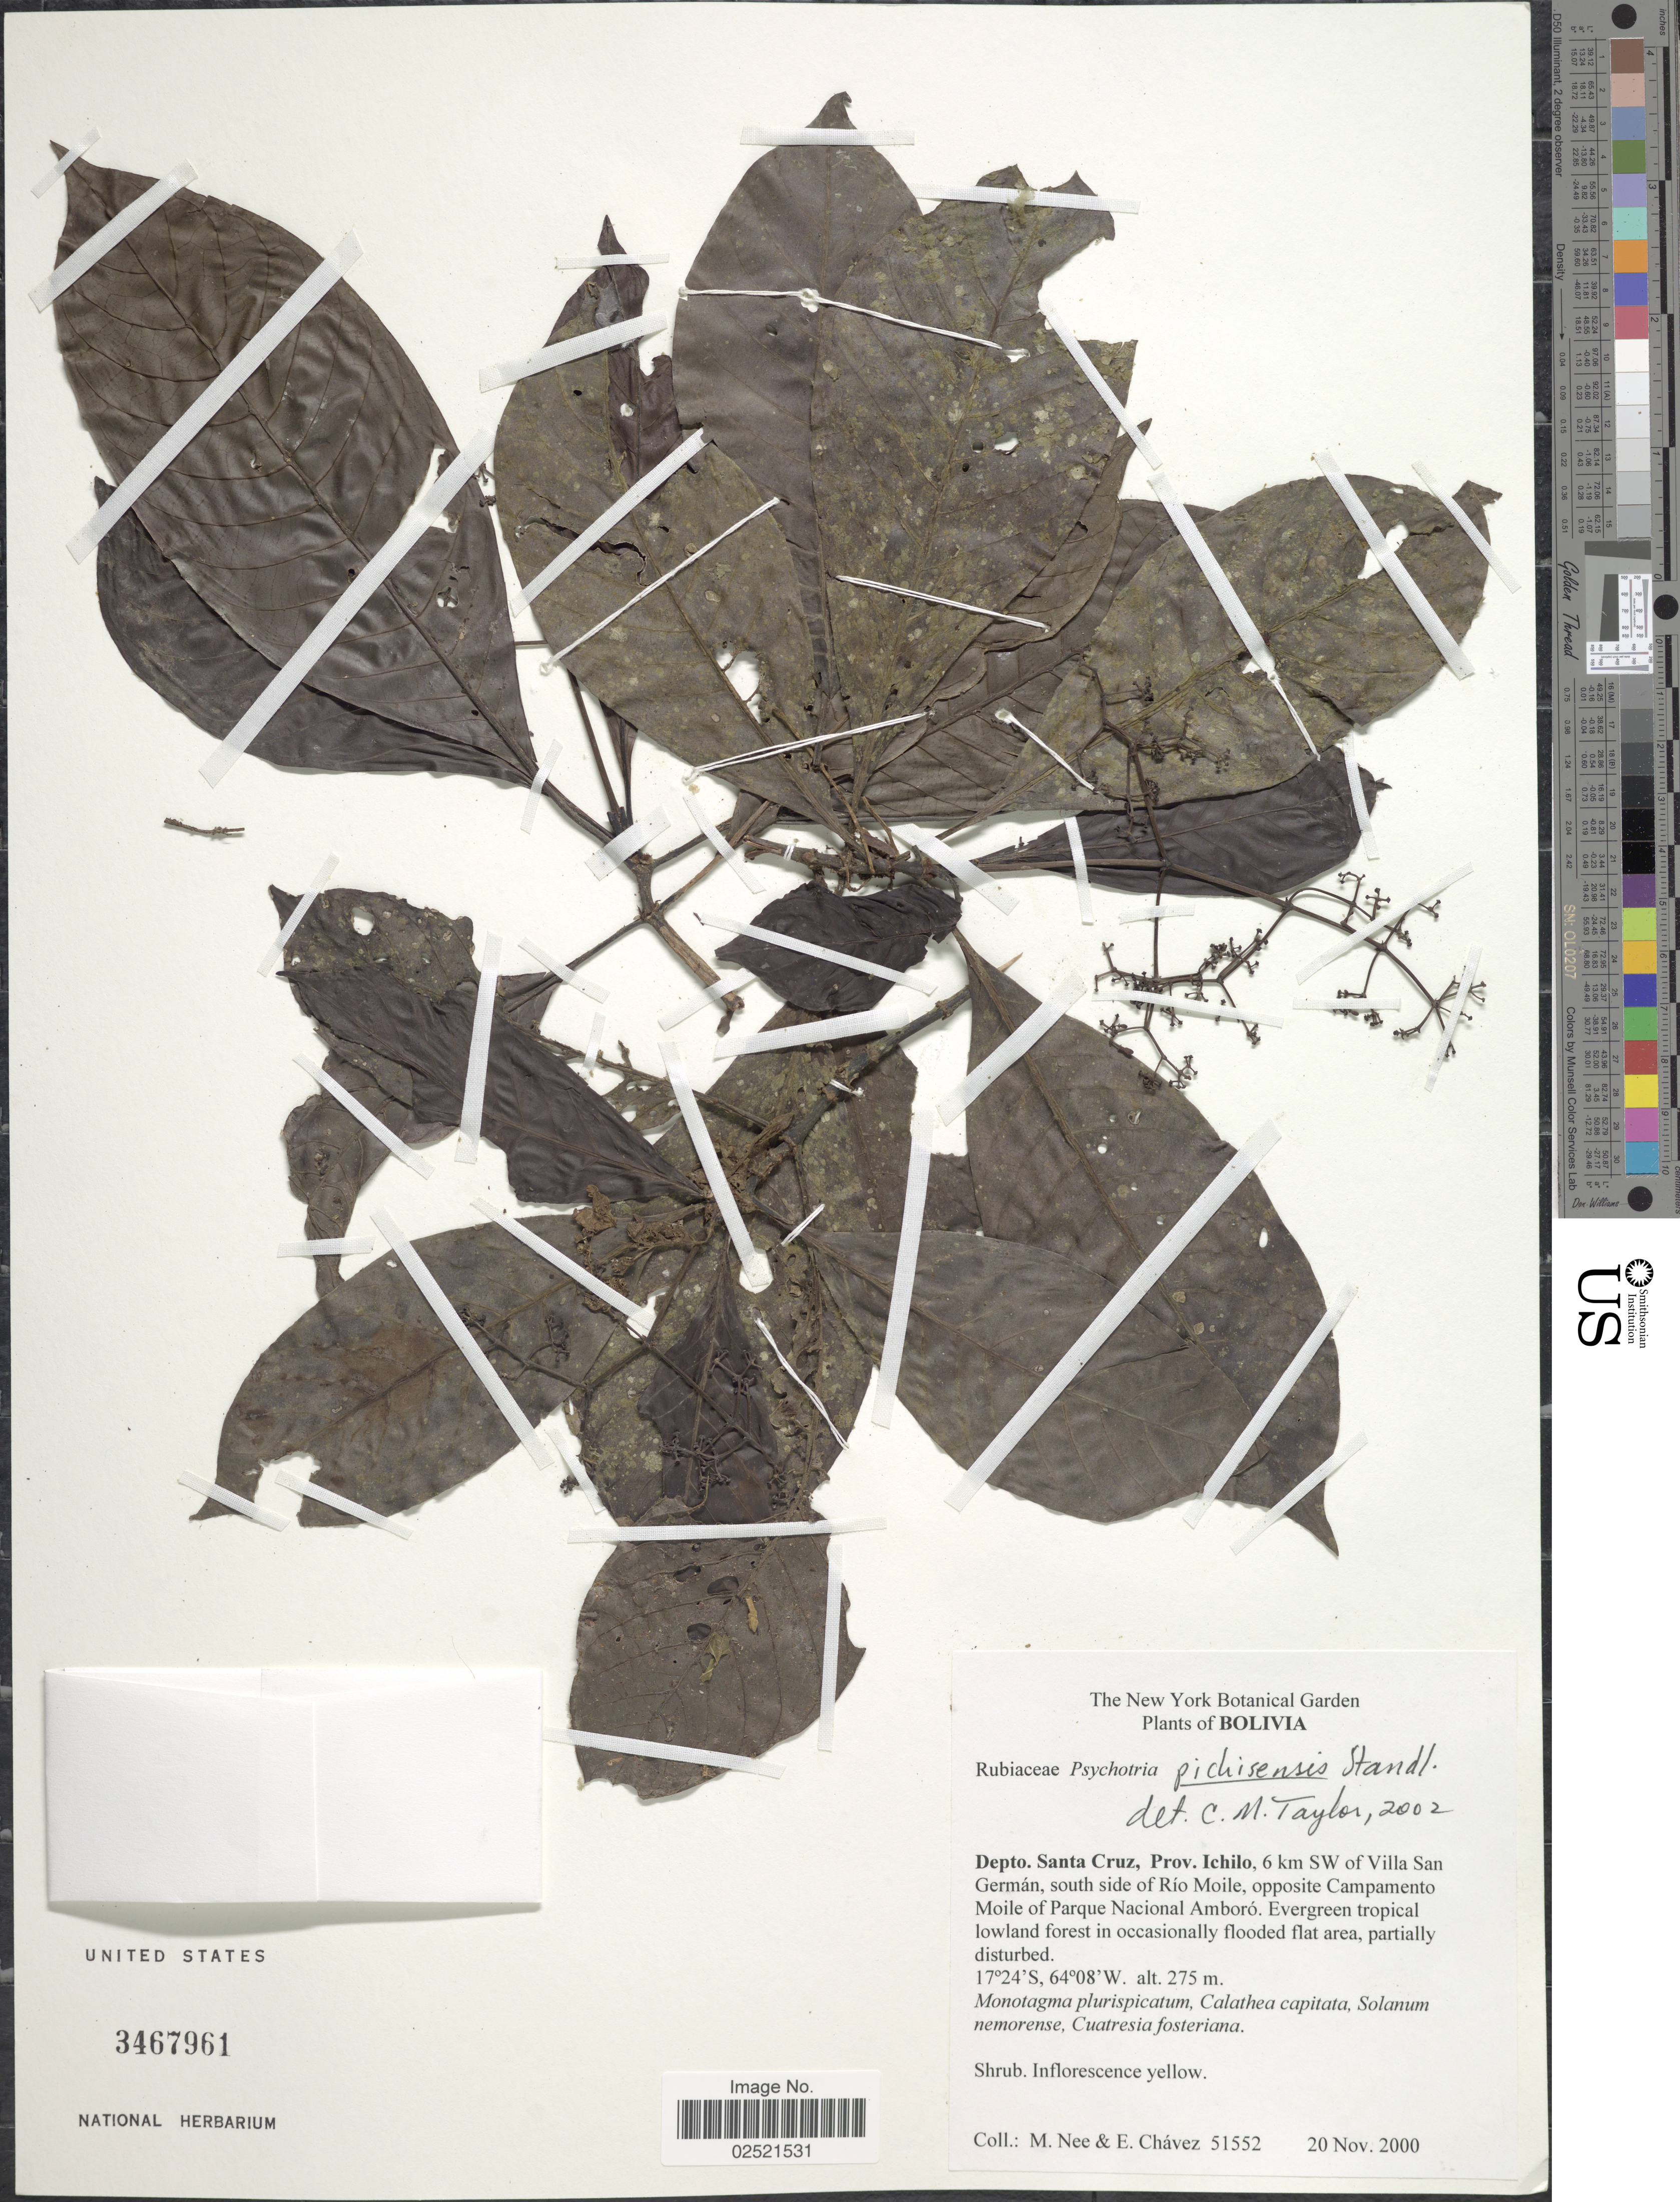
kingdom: Plantae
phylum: Tracheophyta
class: Magnoliopsida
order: Gentianales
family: Rubiaceae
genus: Psychotria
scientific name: Psychotria pichisensis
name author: Standl.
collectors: M. Nee & E. Chávez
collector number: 51552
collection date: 2000-11-20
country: Bolivia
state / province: Santa Cruz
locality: Prov. Ichilo, 6 km SW of Villa San Germán, south side of Rio Moile, opposite Campamento Moile of Parque Nacional Amboro.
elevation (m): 275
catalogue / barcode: US 3467961